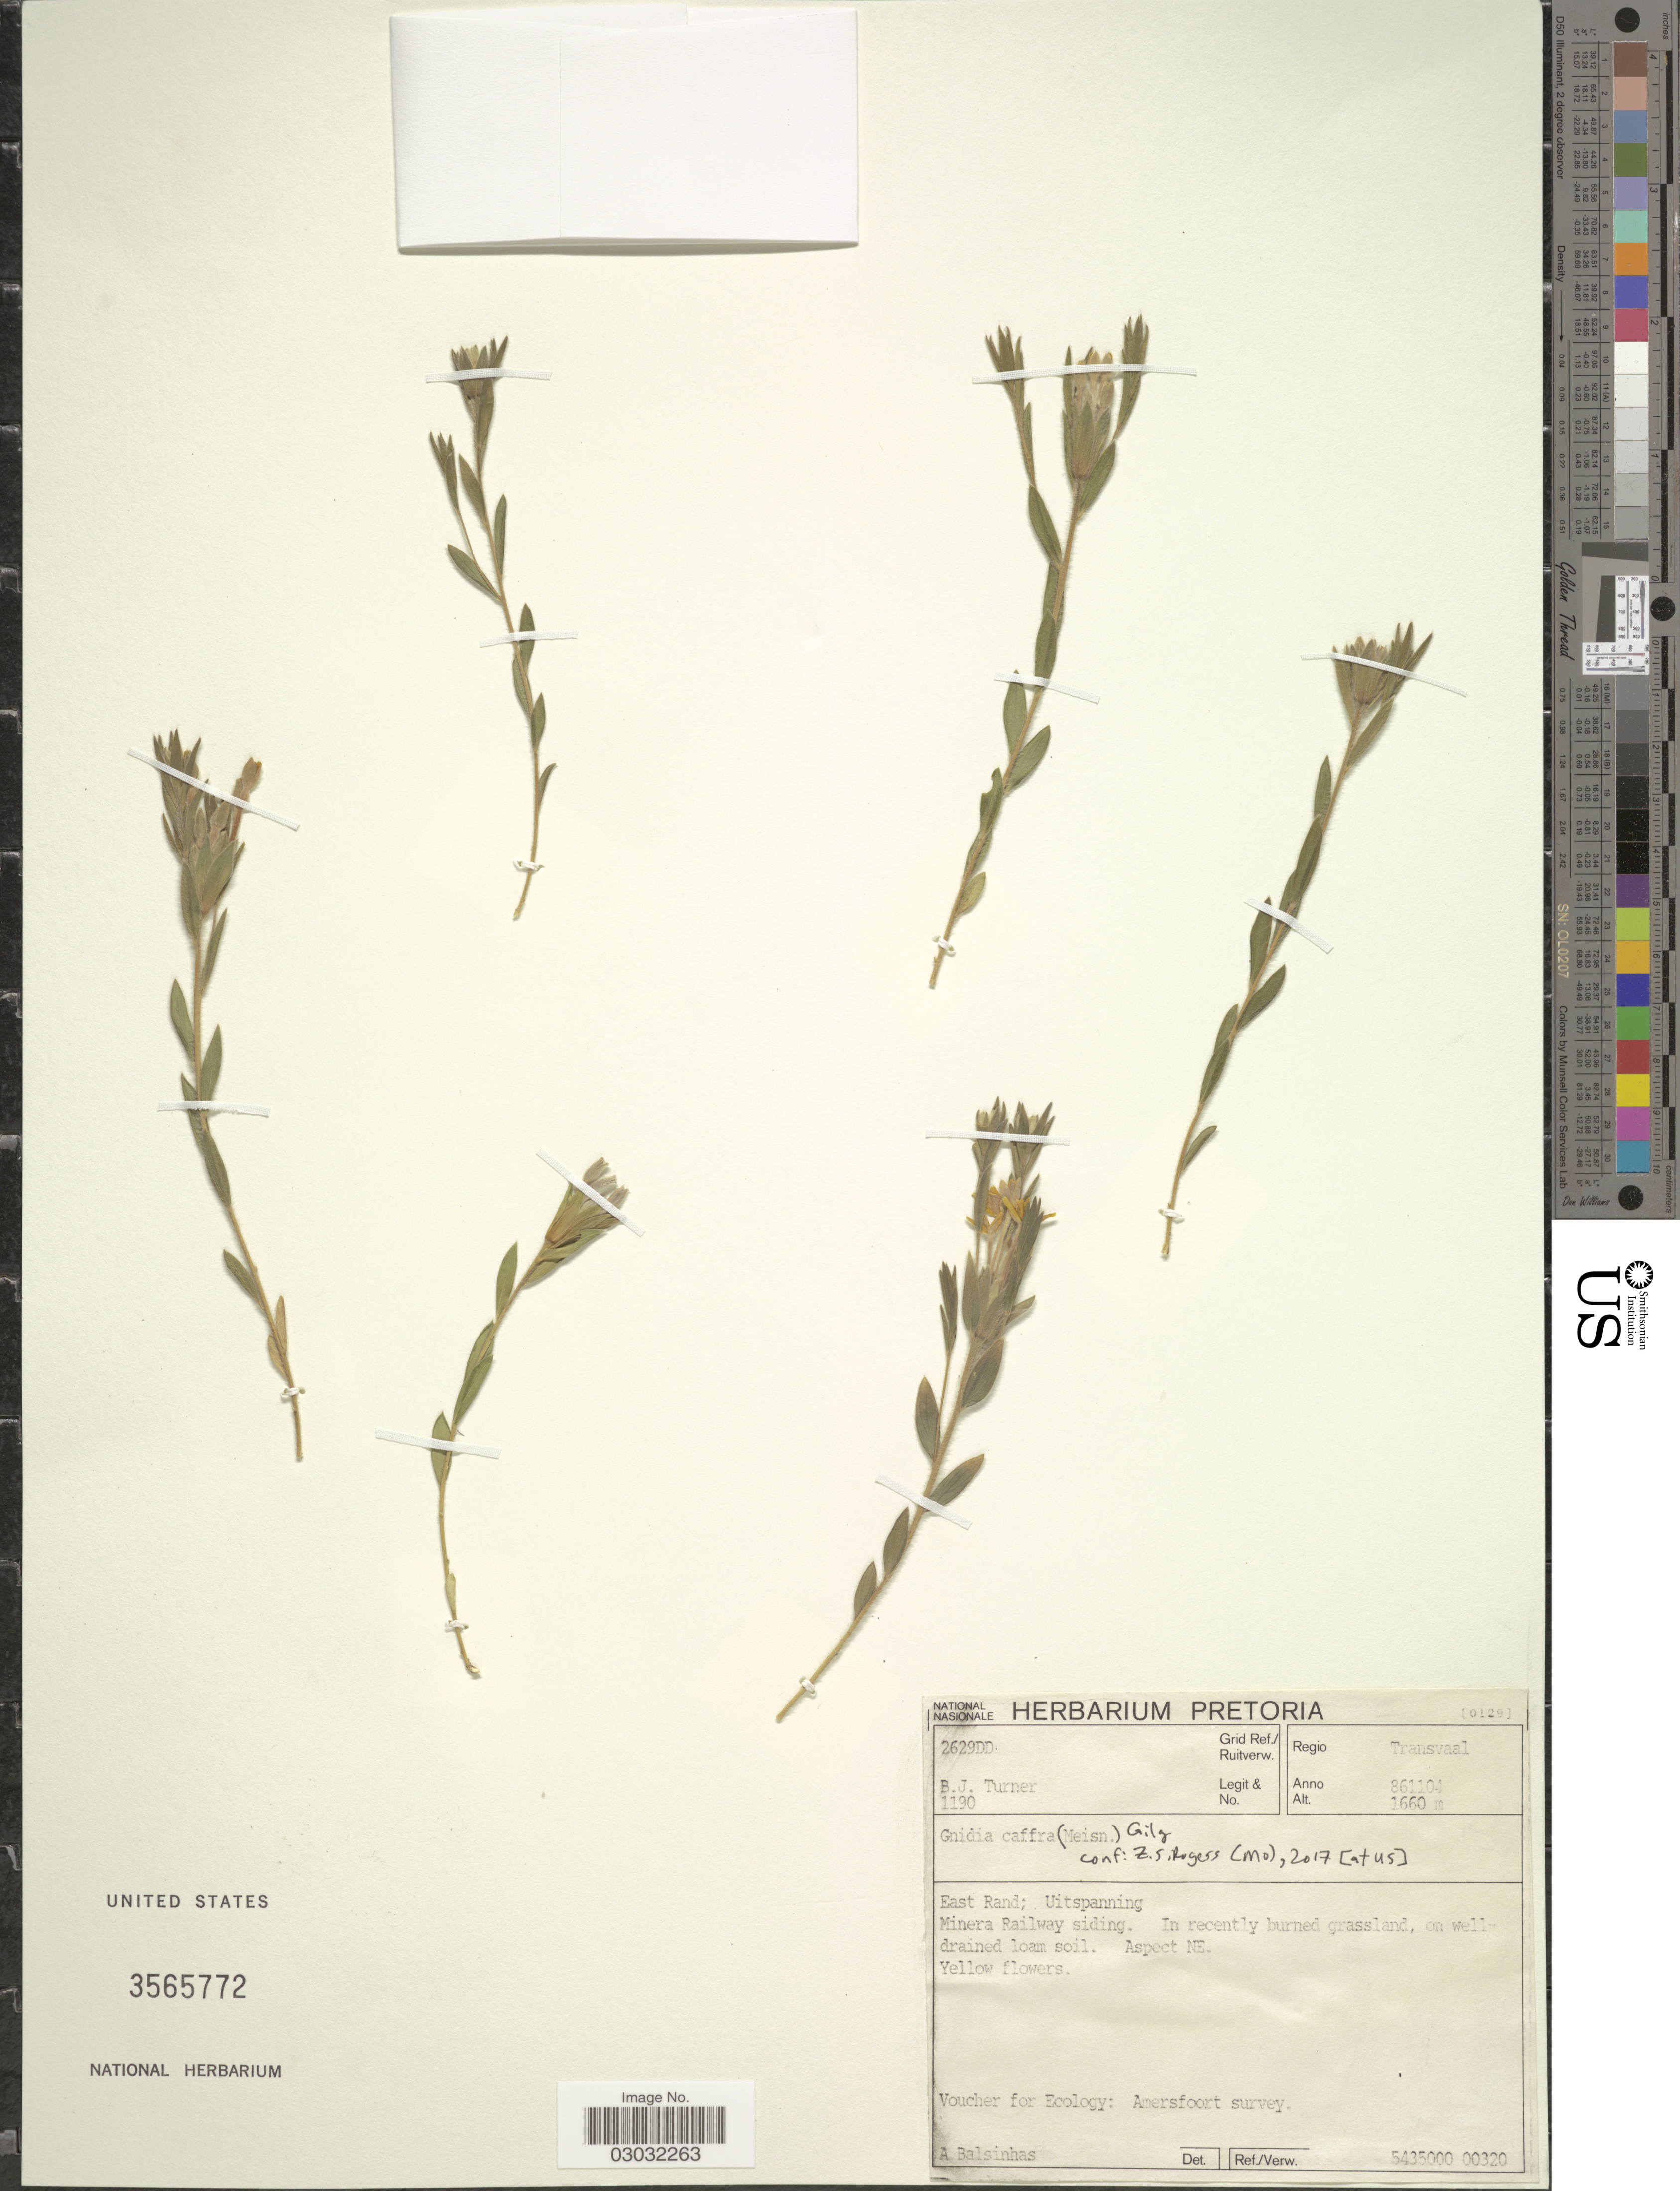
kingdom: Plantae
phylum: Tracheophyta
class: Magnoliopsida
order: Malvales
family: Thymelaeaceae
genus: Lasiosiphon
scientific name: Lasiosiphon caffer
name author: Meisn.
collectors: J. Turner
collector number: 1190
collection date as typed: Transcribed d/m/y: 4/11/86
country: South Africa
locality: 2629DD Grid Ref./Ruitverw. Regio Transvaal. East Rand; Uitspanning. Minera Railway siding. Apect NE.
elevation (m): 1660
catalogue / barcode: US 3565772